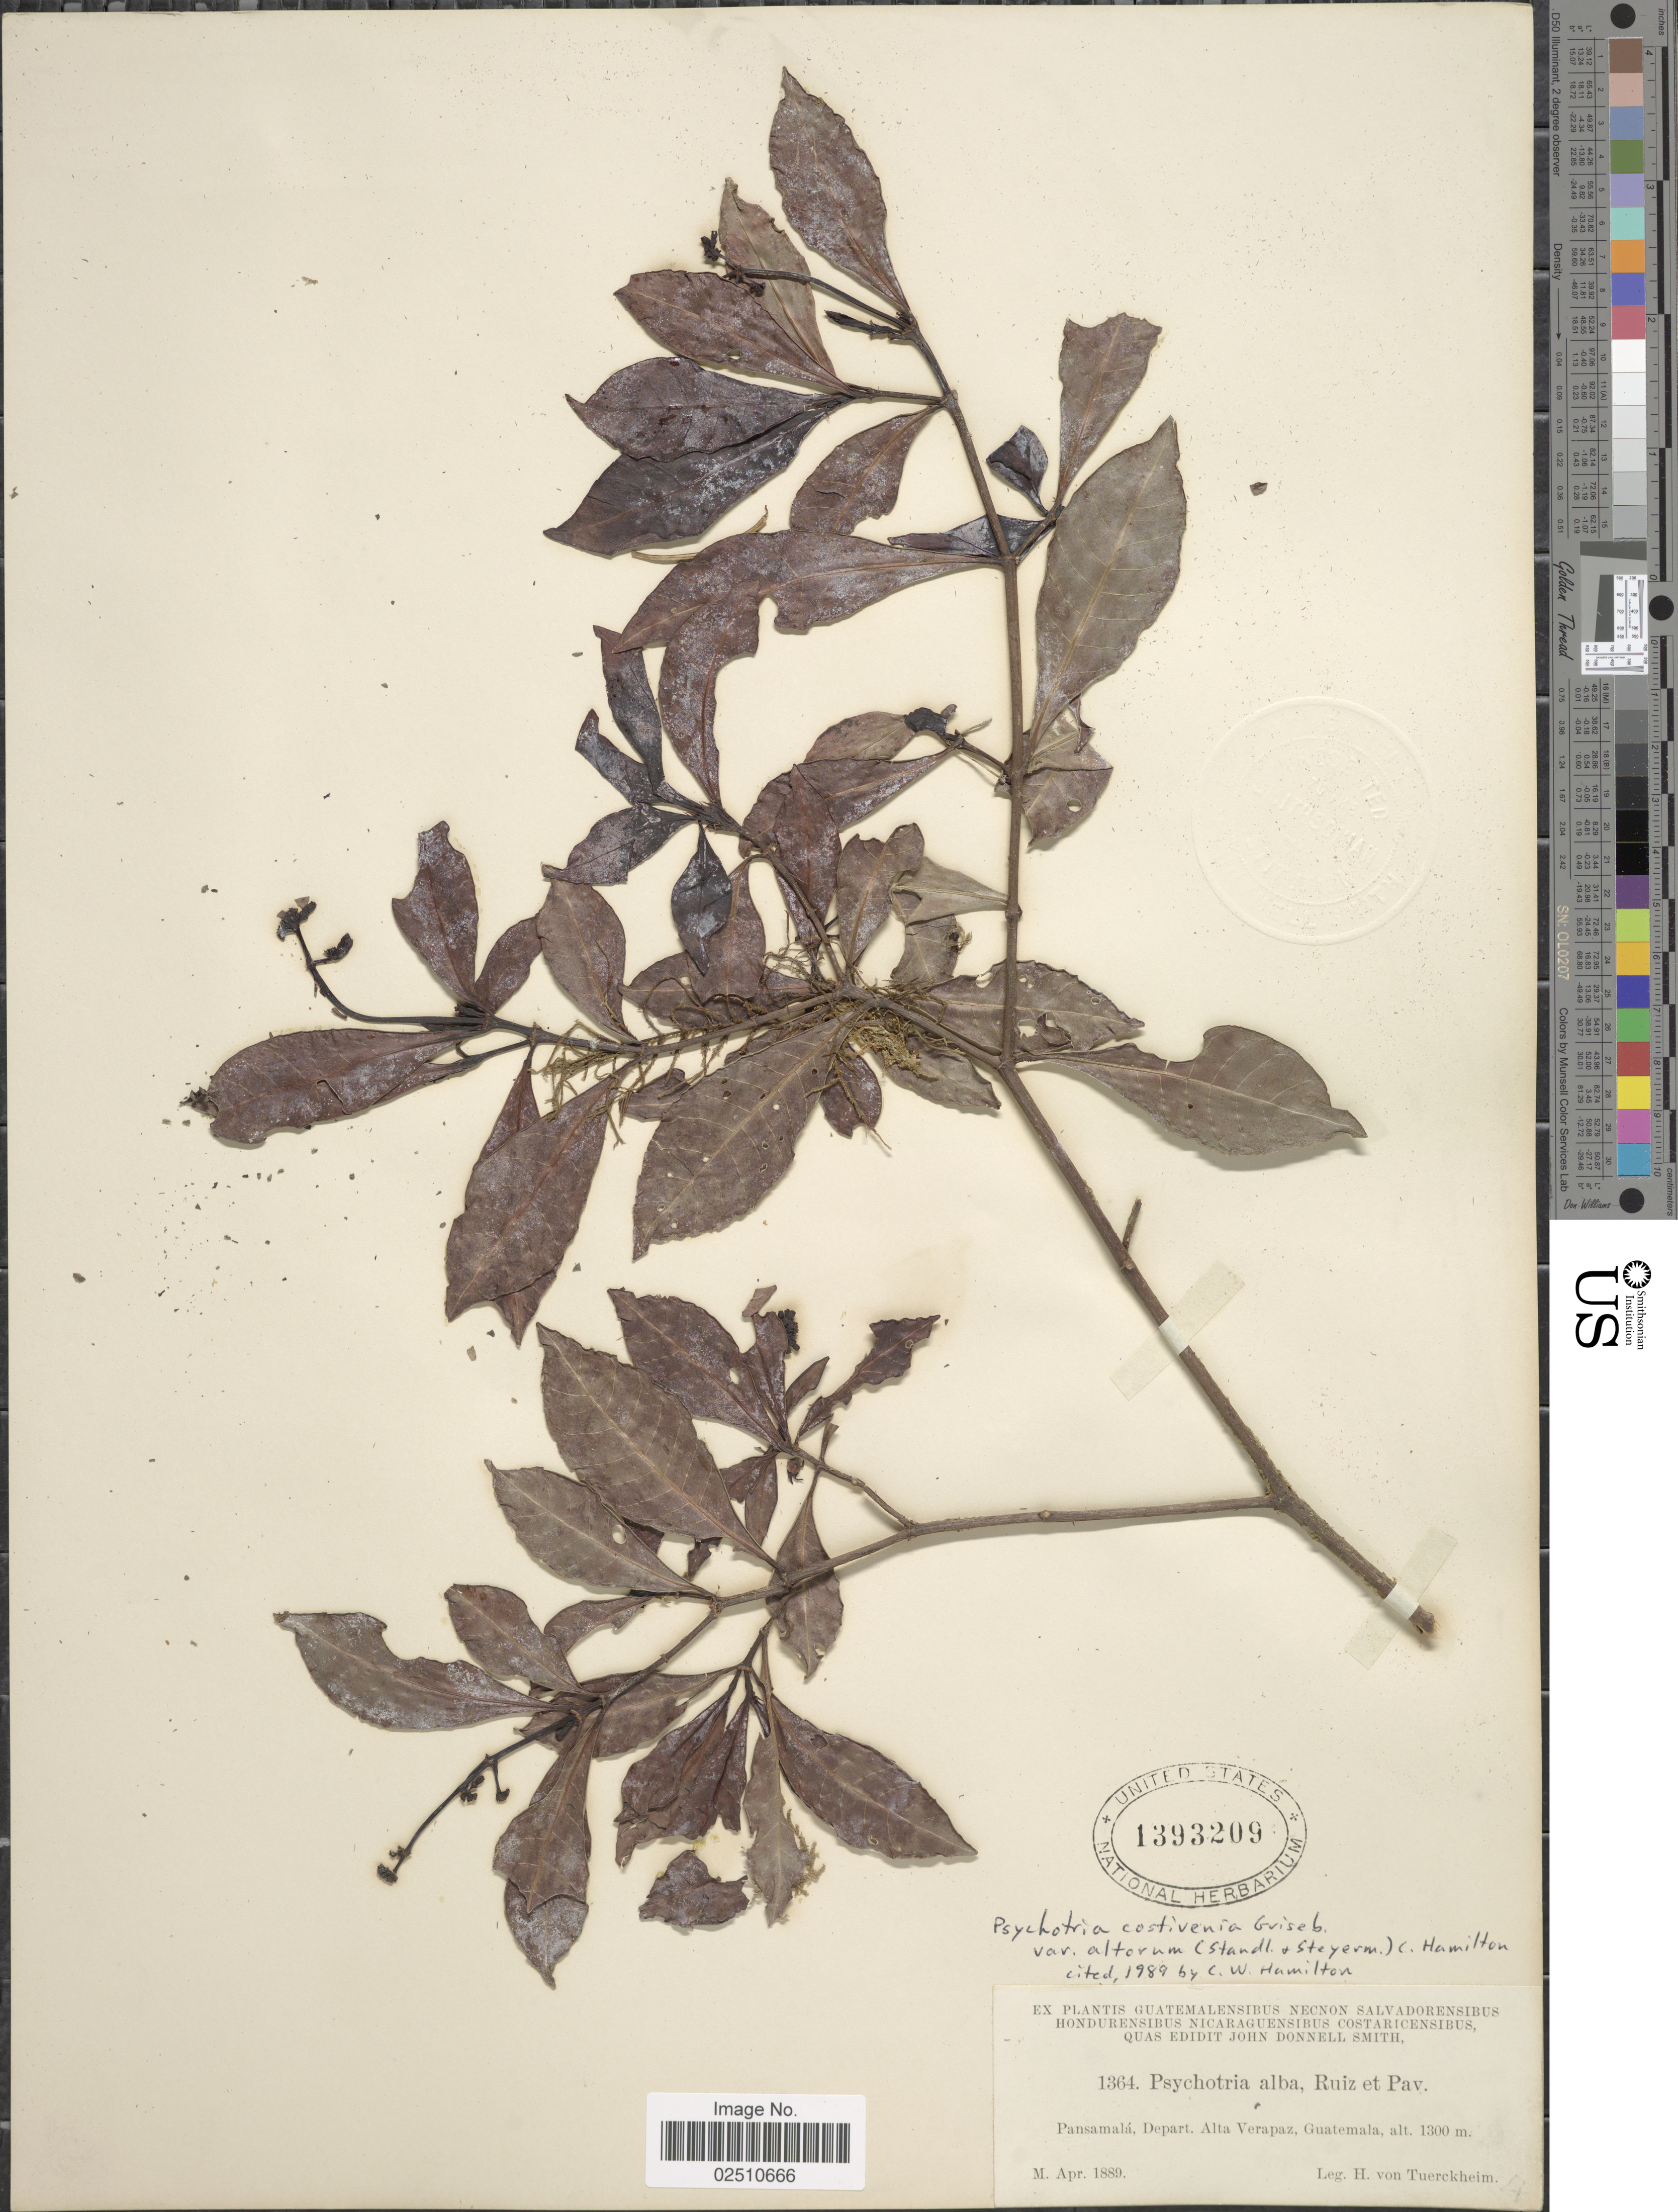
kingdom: Plantae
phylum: Tracheophyta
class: Magnoliopsida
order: Gentianales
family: Rubiaceae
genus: Psychotria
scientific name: Psychotria costivenia var. altorum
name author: (Standl. & Steyerm.) C.W. Ham.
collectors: H. von Türckheim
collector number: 1364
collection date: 1889-04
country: Guatemala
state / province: Alta Verapaz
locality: Pansamala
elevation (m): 1300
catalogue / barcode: US 1393209